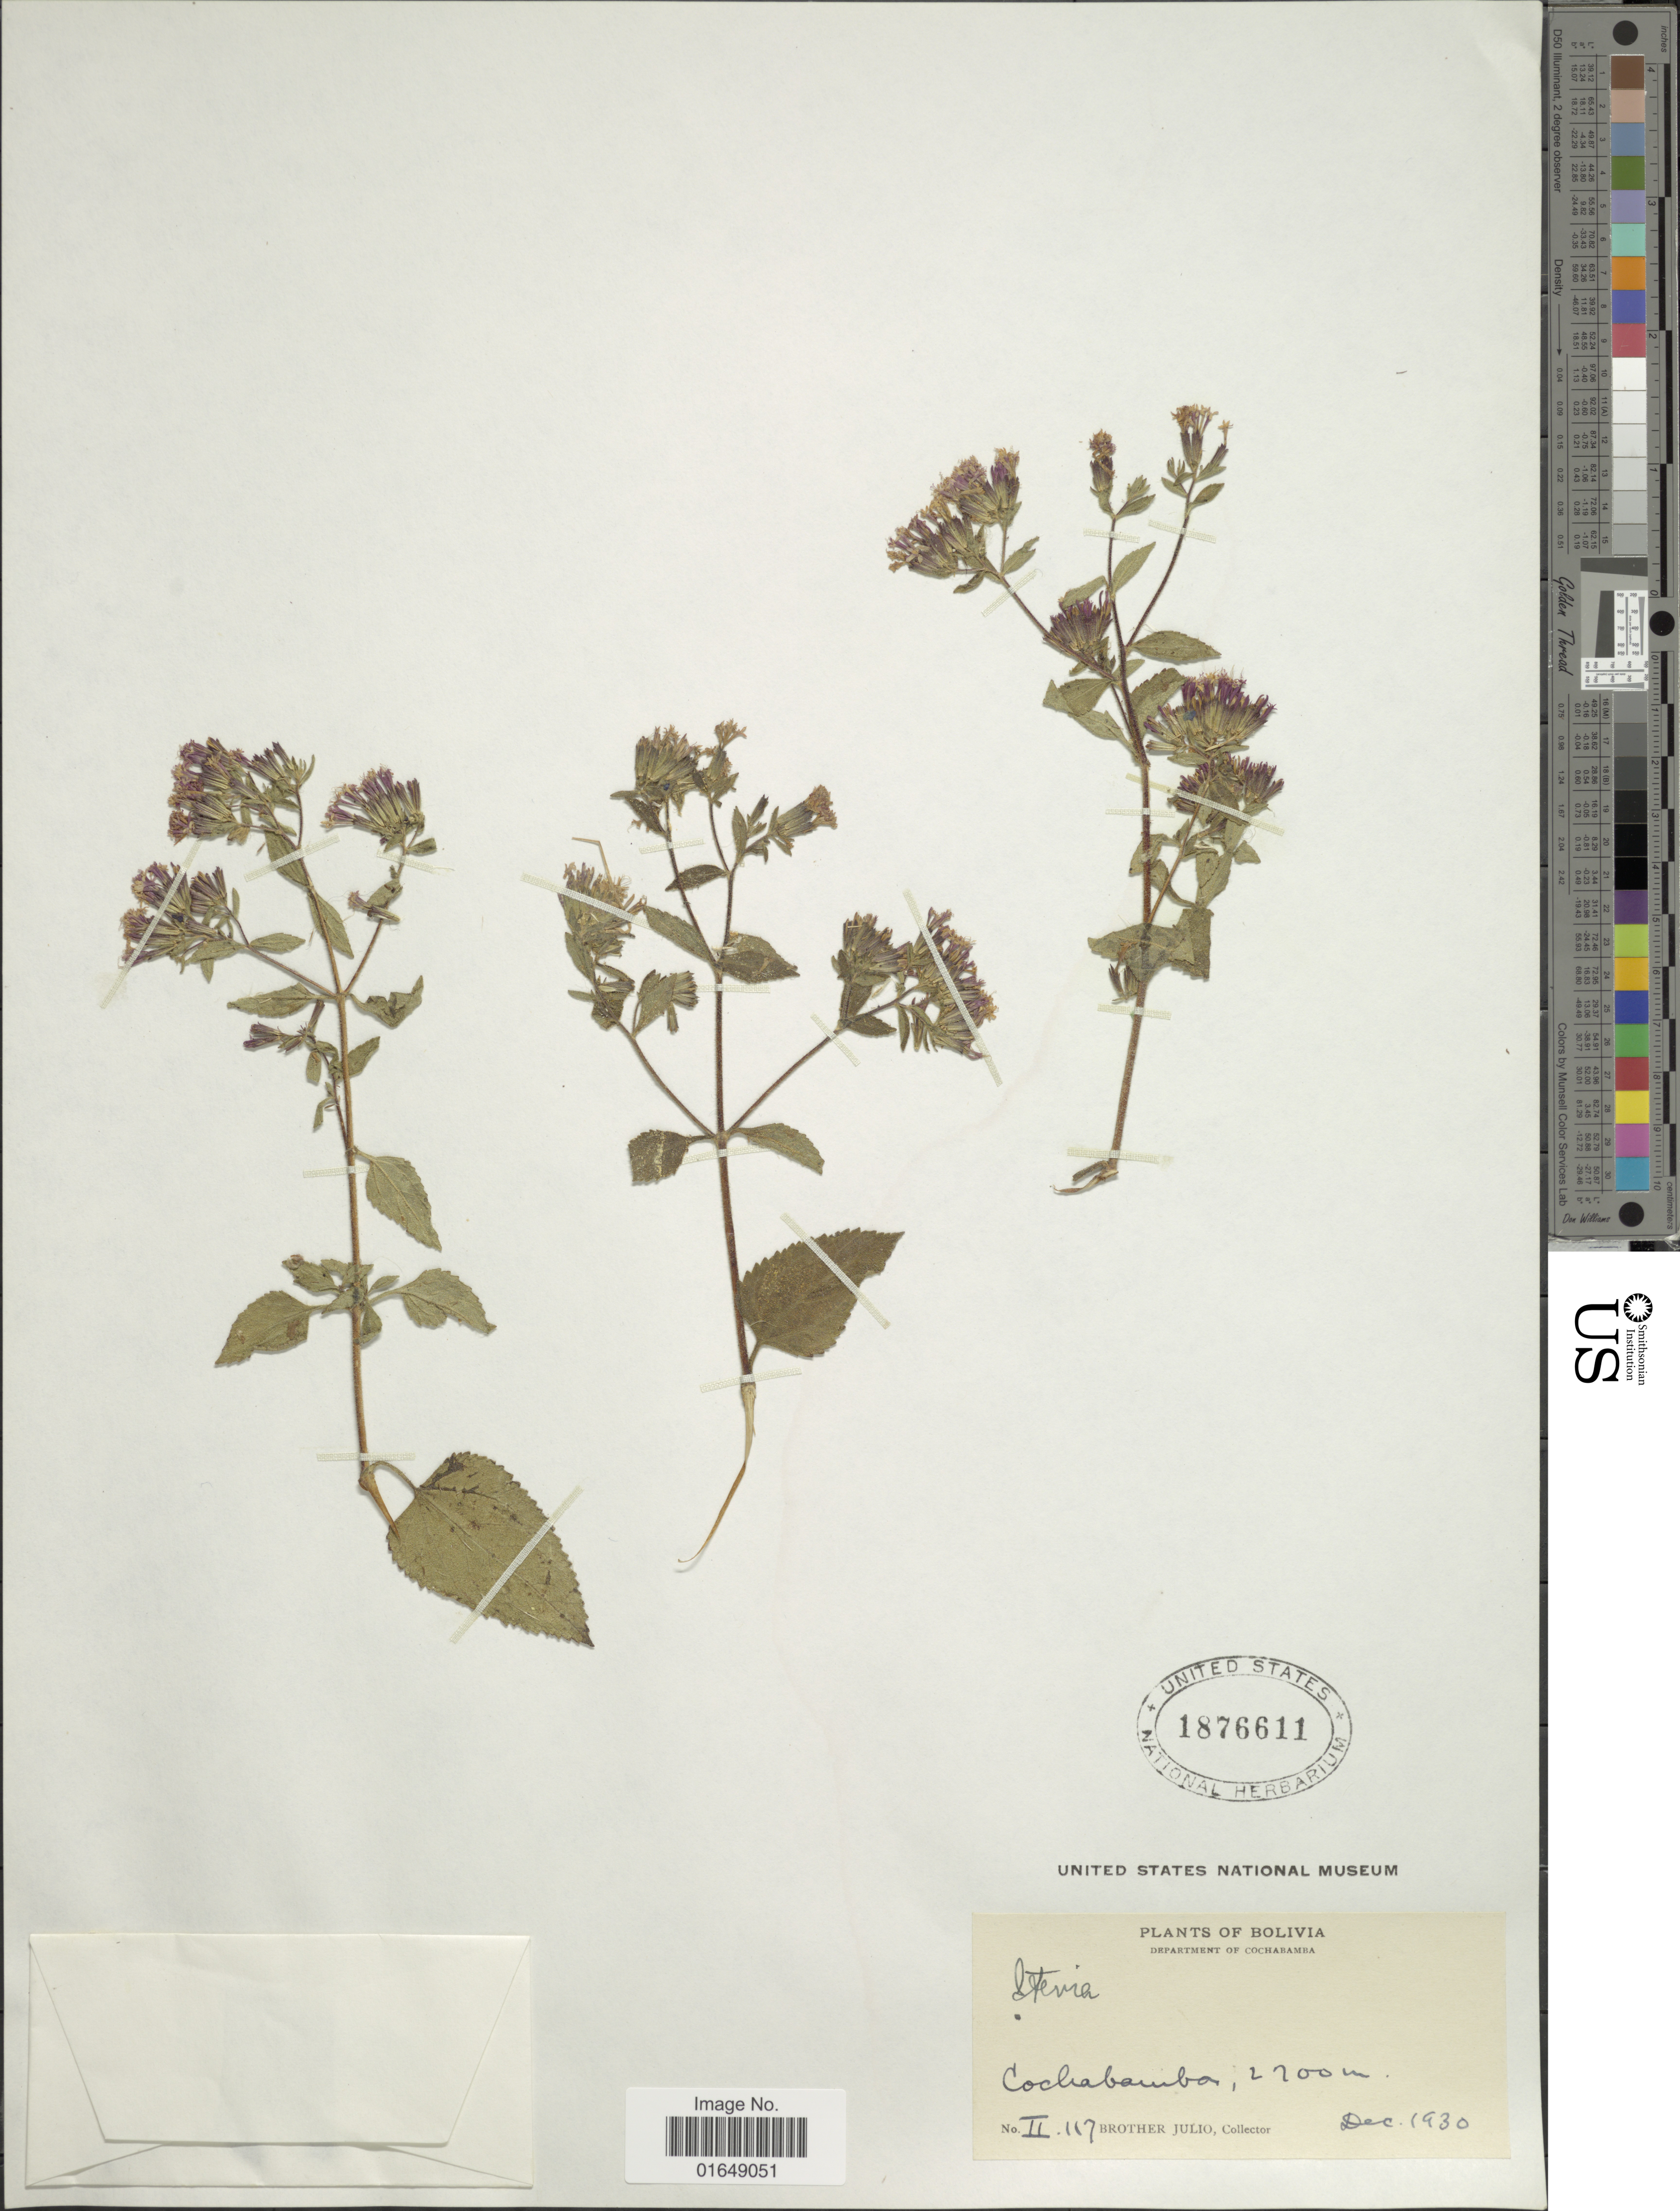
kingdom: Plantae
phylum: Tracheophyta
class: Magnoliopsida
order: Asterales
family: Asteraceae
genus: Stevia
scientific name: Stevia sp.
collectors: Bro. Julio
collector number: II.117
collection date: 1930-12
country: Bolivia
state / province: Cochabamba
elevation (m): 2700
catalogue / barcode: US 1876611